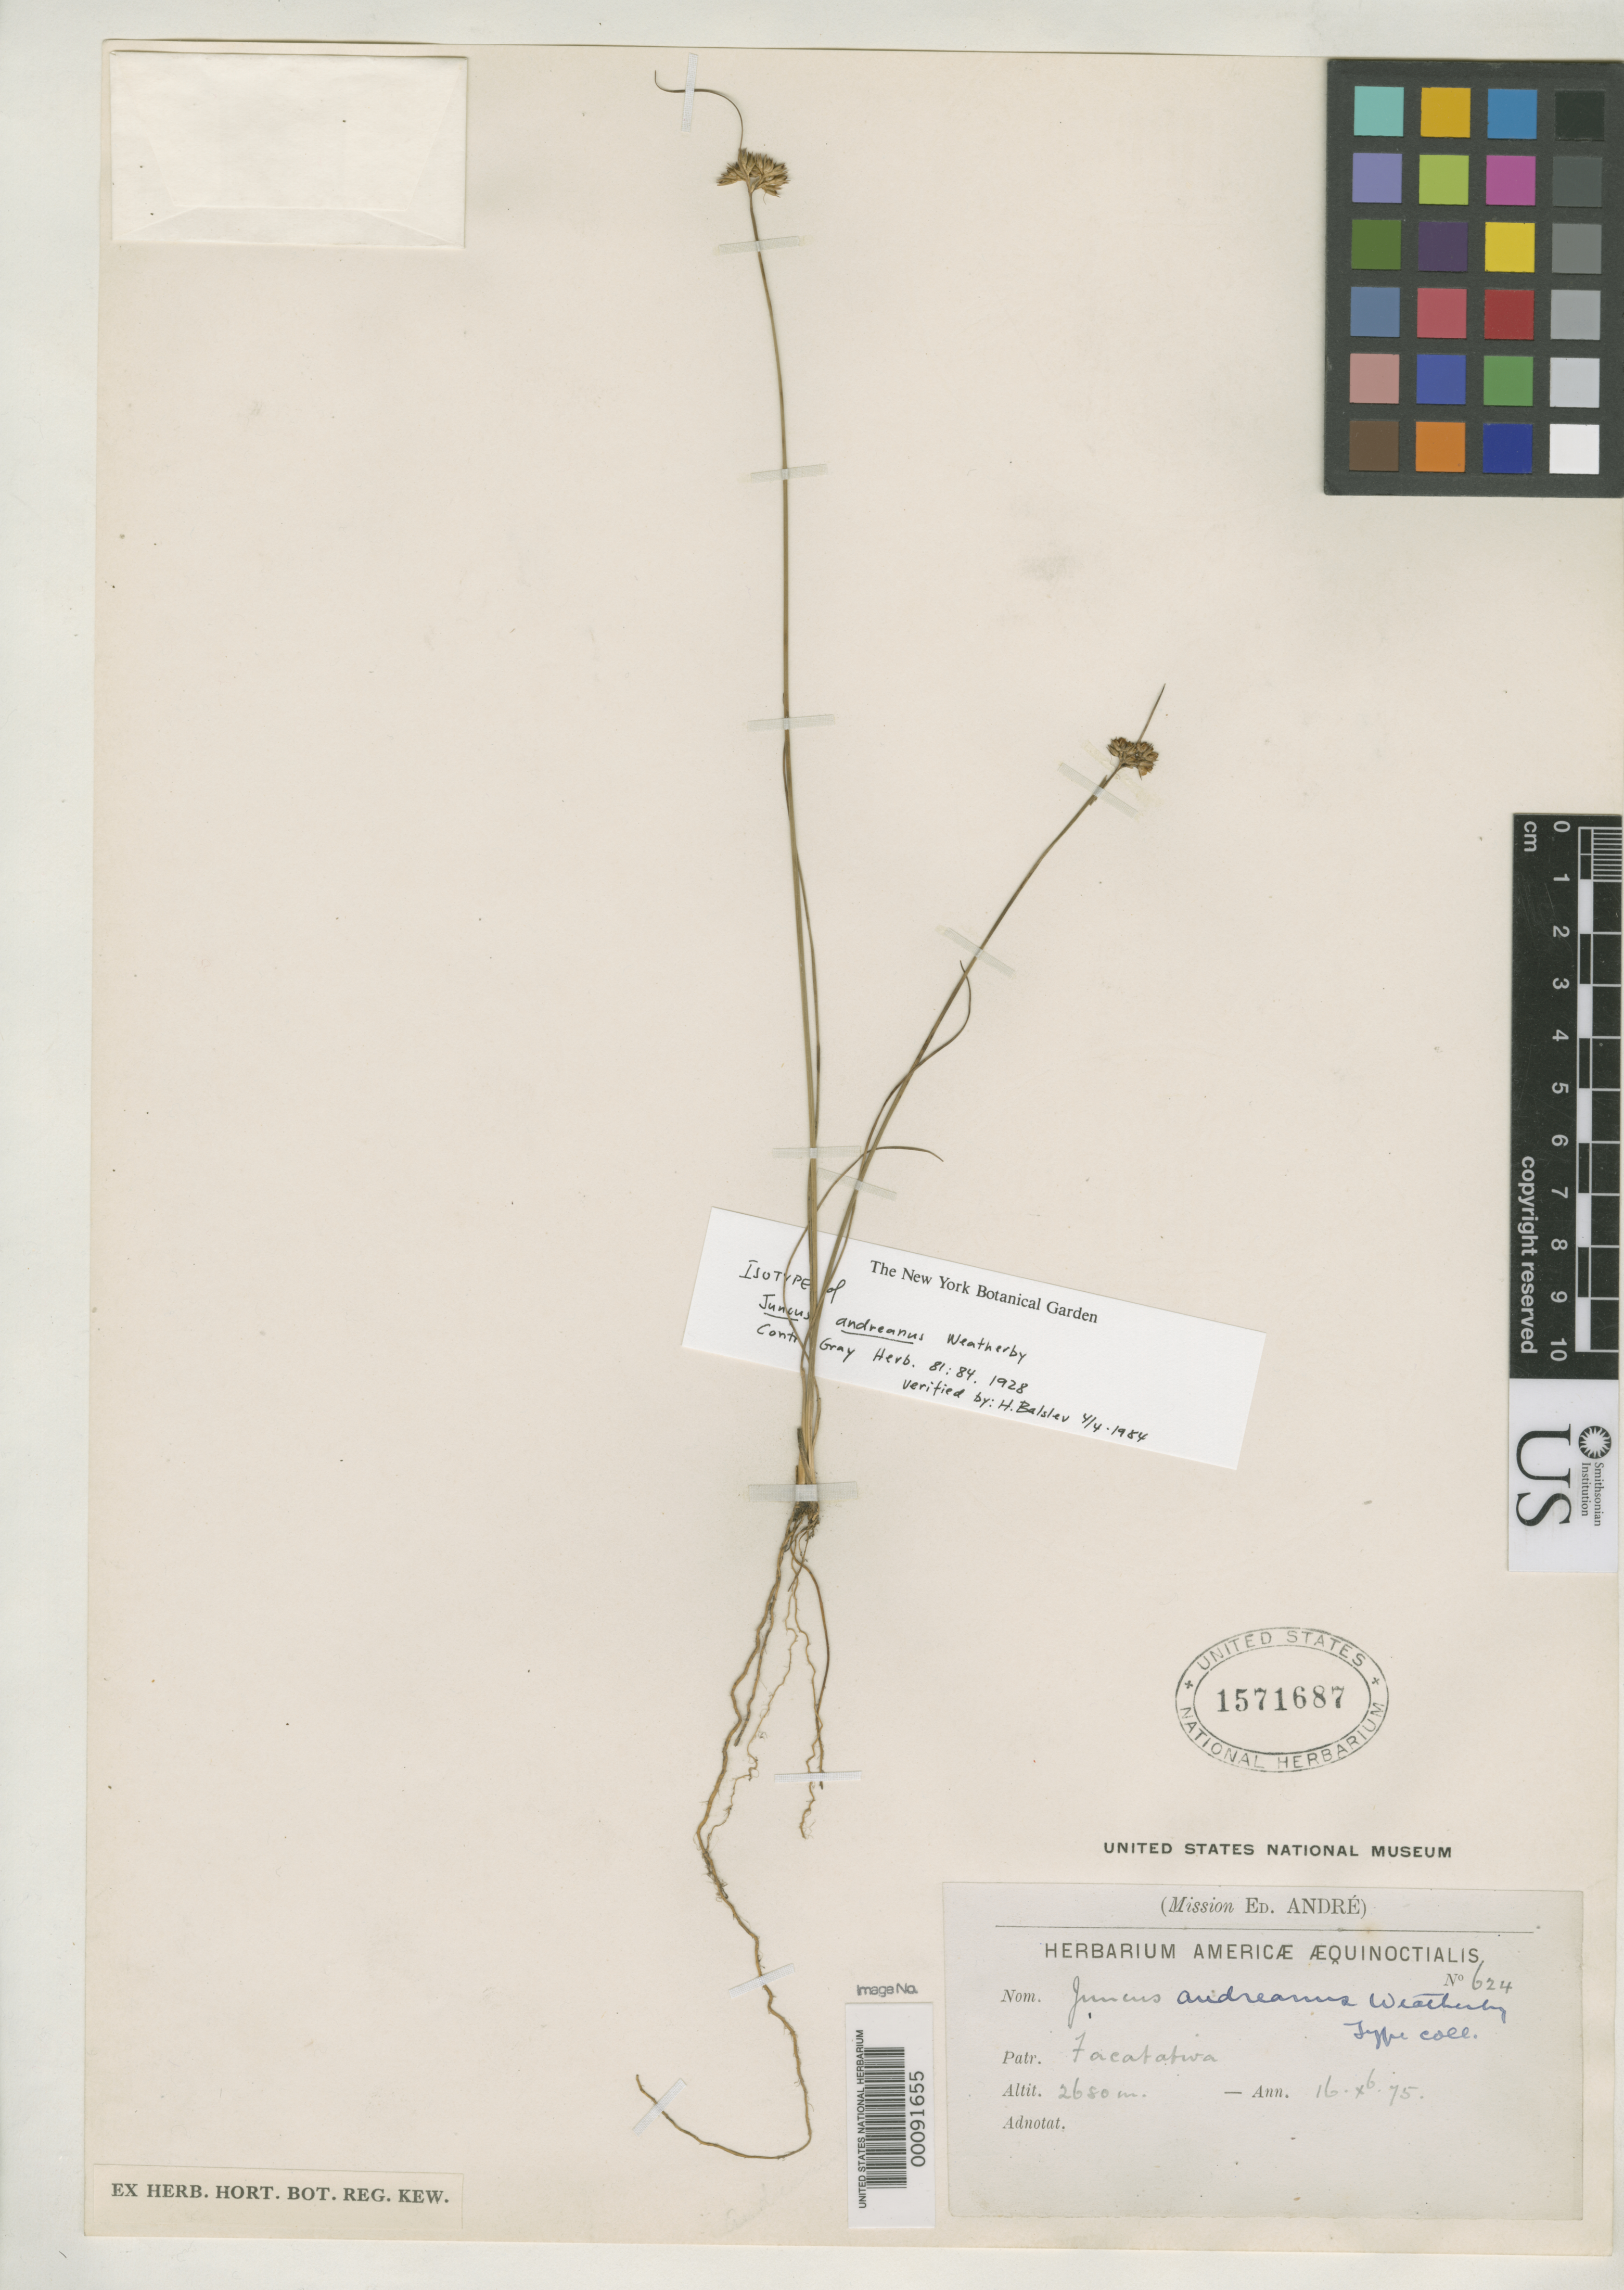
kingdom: Plantae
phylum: Tracheophyta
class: Liliopsida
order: Poales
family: Juncaceae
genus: Juncus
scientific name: Juncus andreanus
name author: Weath.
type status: Isotype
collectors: É. F. André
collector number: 624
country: Colombia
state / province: Cundinamarca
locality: Facatativa.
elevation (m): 2680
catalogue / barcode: US 1571687